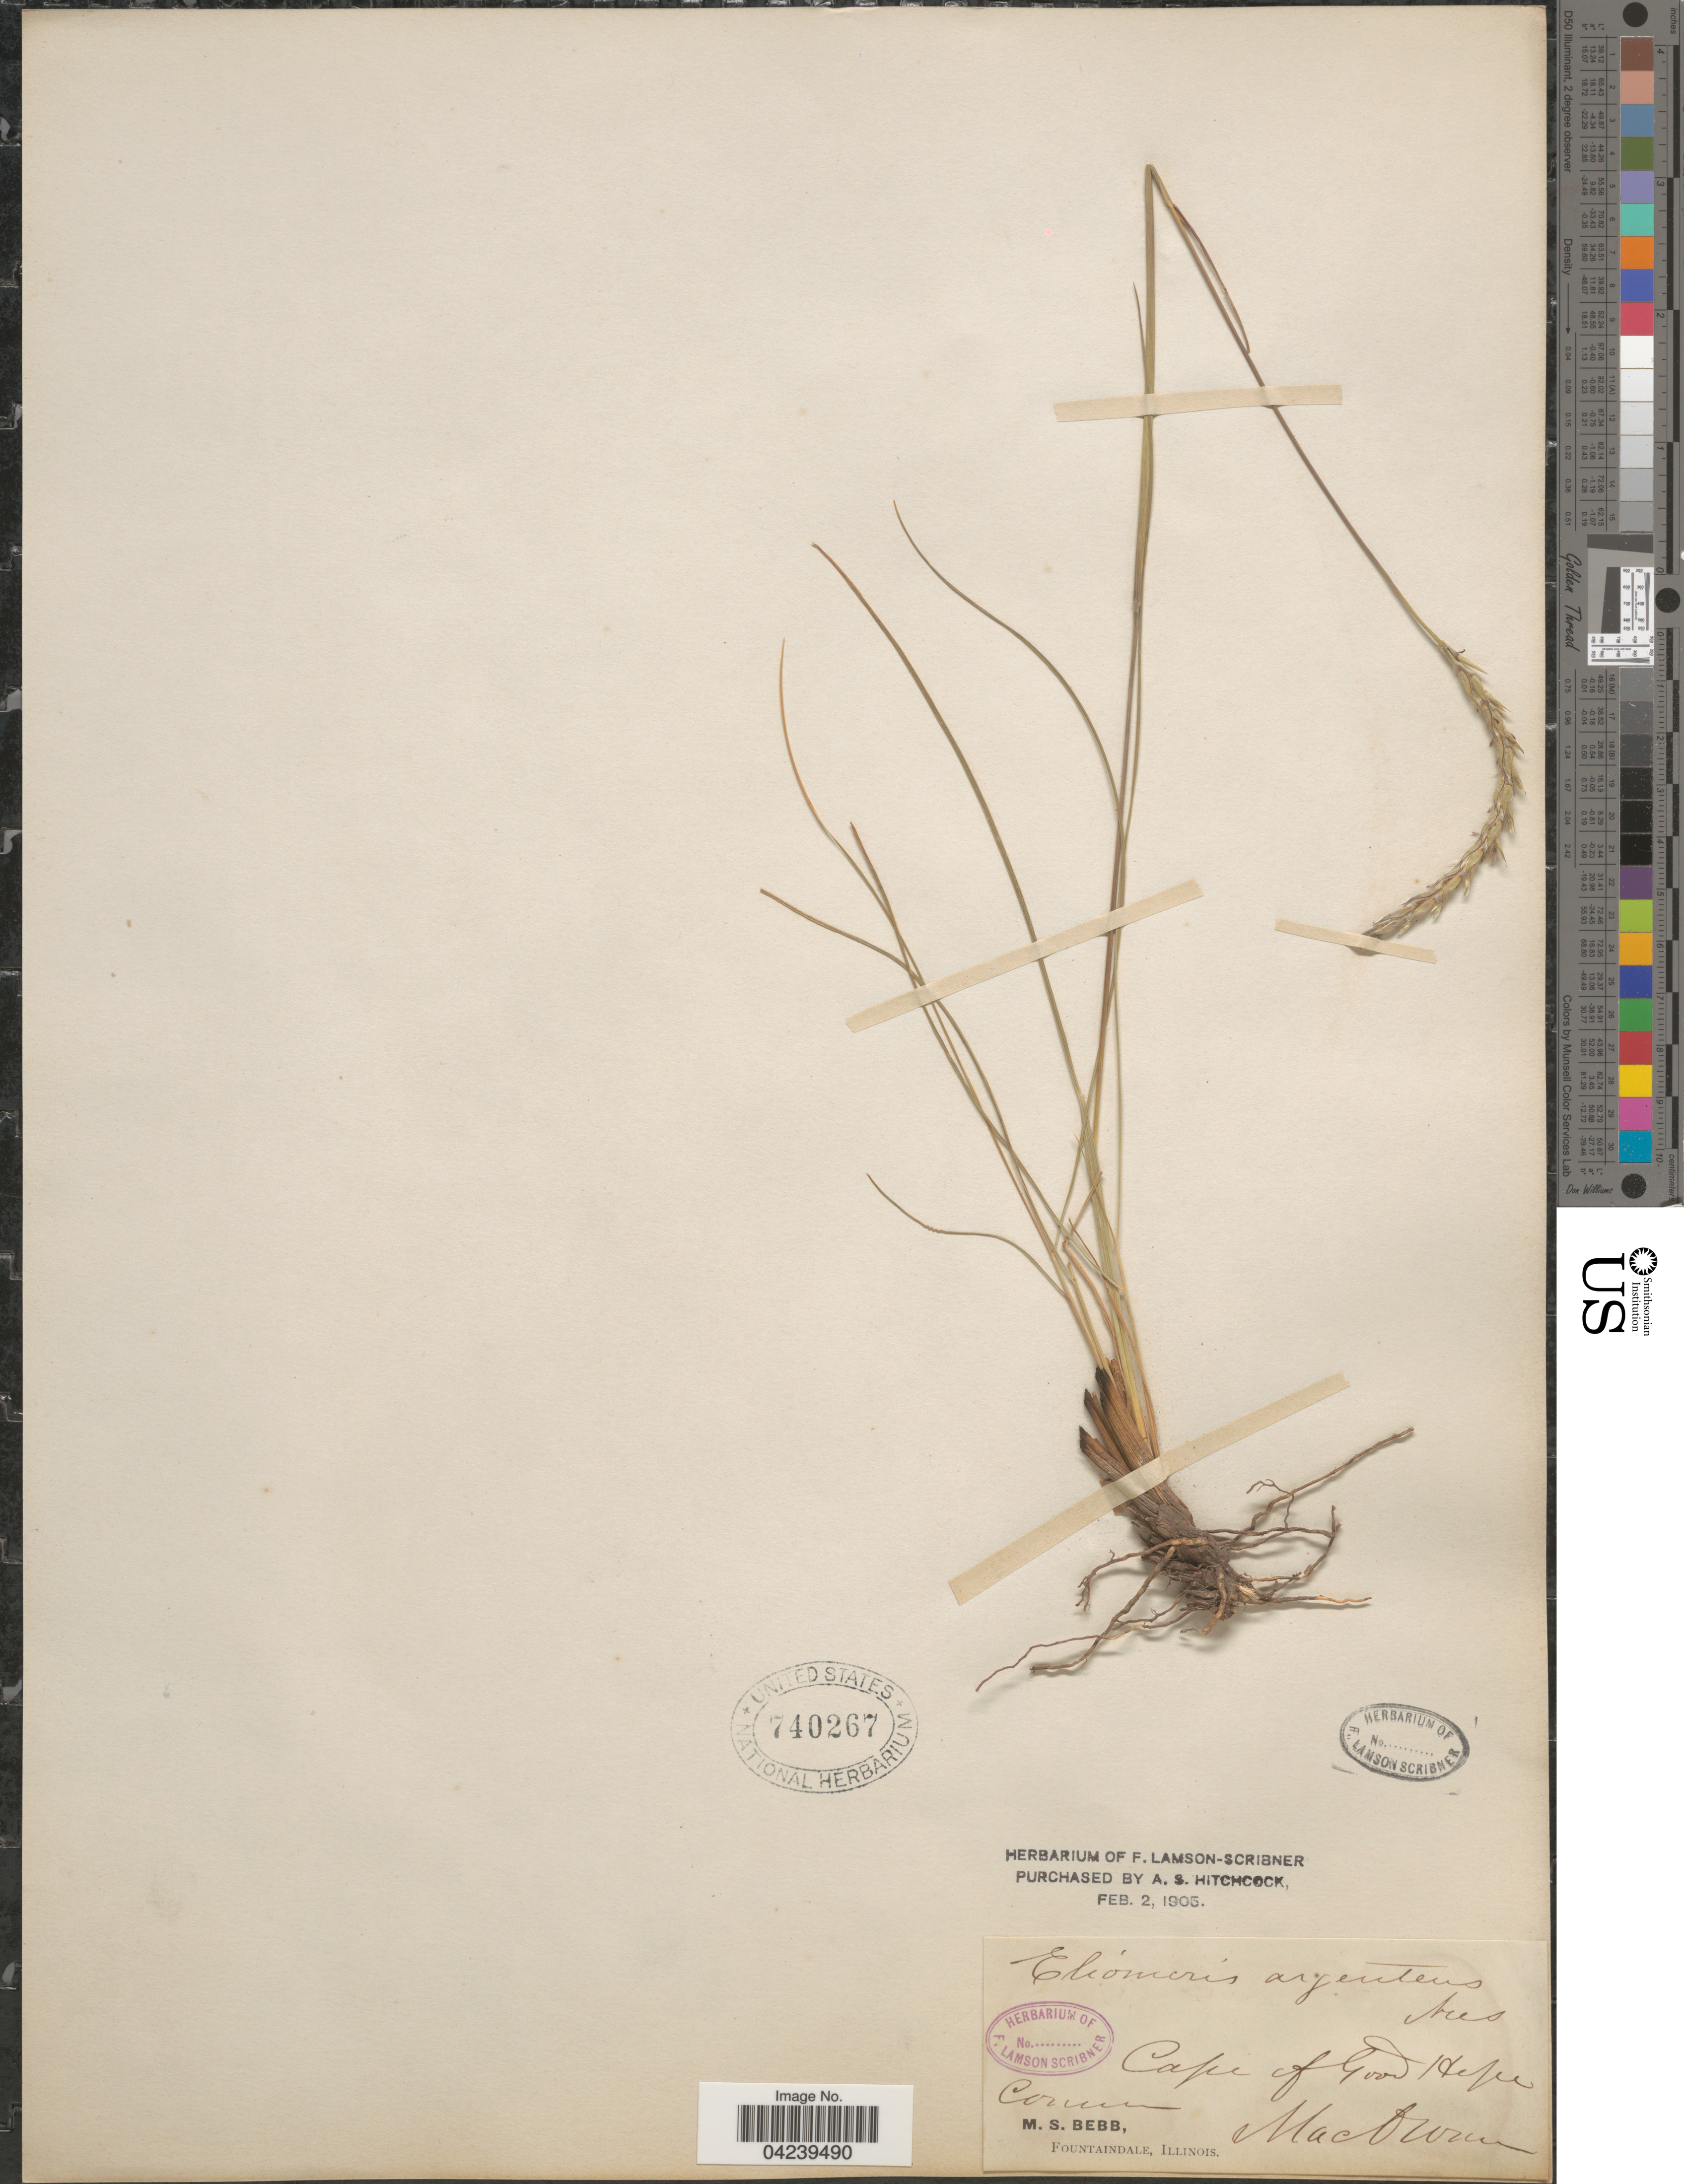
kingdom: Plantae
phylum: Tracheophyta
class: Liliopsida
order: Poales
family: Poaceae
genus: Elionurus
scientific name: Elionurus muticus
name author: (Spreng.) Kuntze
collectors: M. Bebb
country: South Africa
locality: Cape of Goodhope. [illegible text].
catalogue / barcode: US 740267